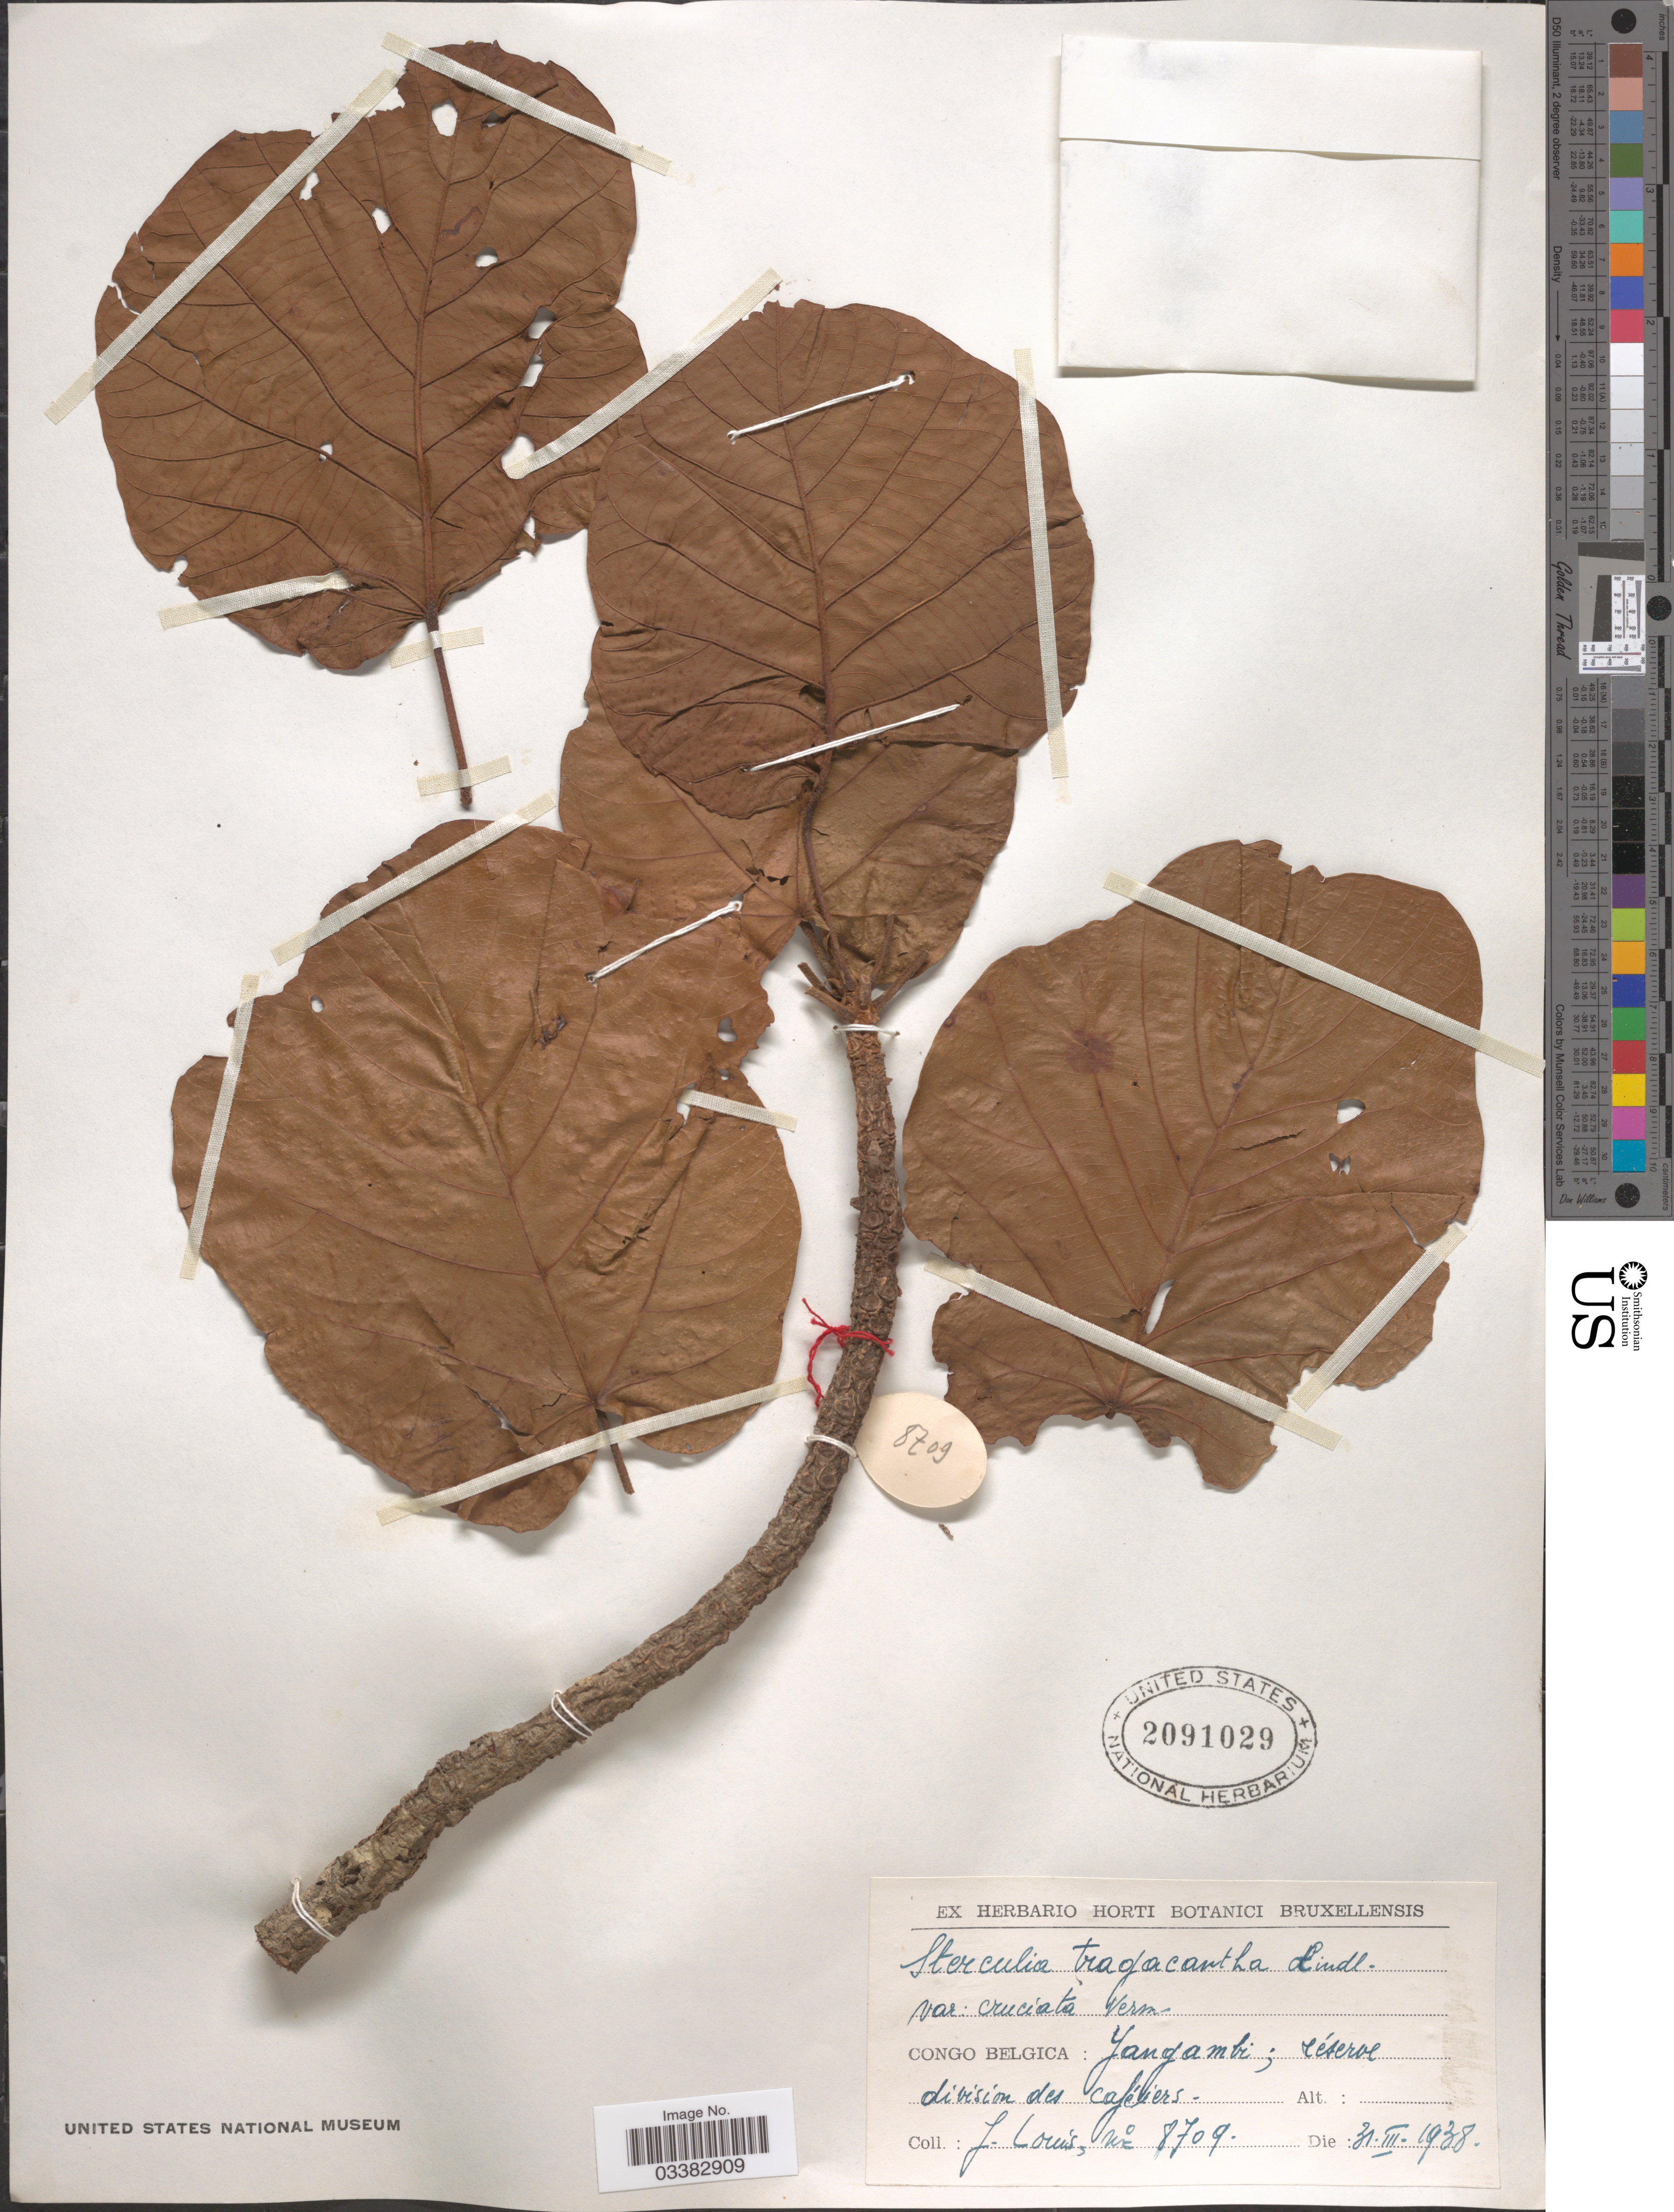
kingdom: Plantae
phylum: Tracheophyta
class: Magnoliopsida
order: Malvales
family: Malvaceae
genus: Sterculia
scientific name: Sterculia tragacantha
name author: Lindl.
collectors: J. Louis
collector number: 8709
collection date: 1938-03-31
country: Congo, Democratic Republic of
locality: Congo Belgica: Yangambi; réserve division des caféiers.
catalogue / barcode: US 2091029